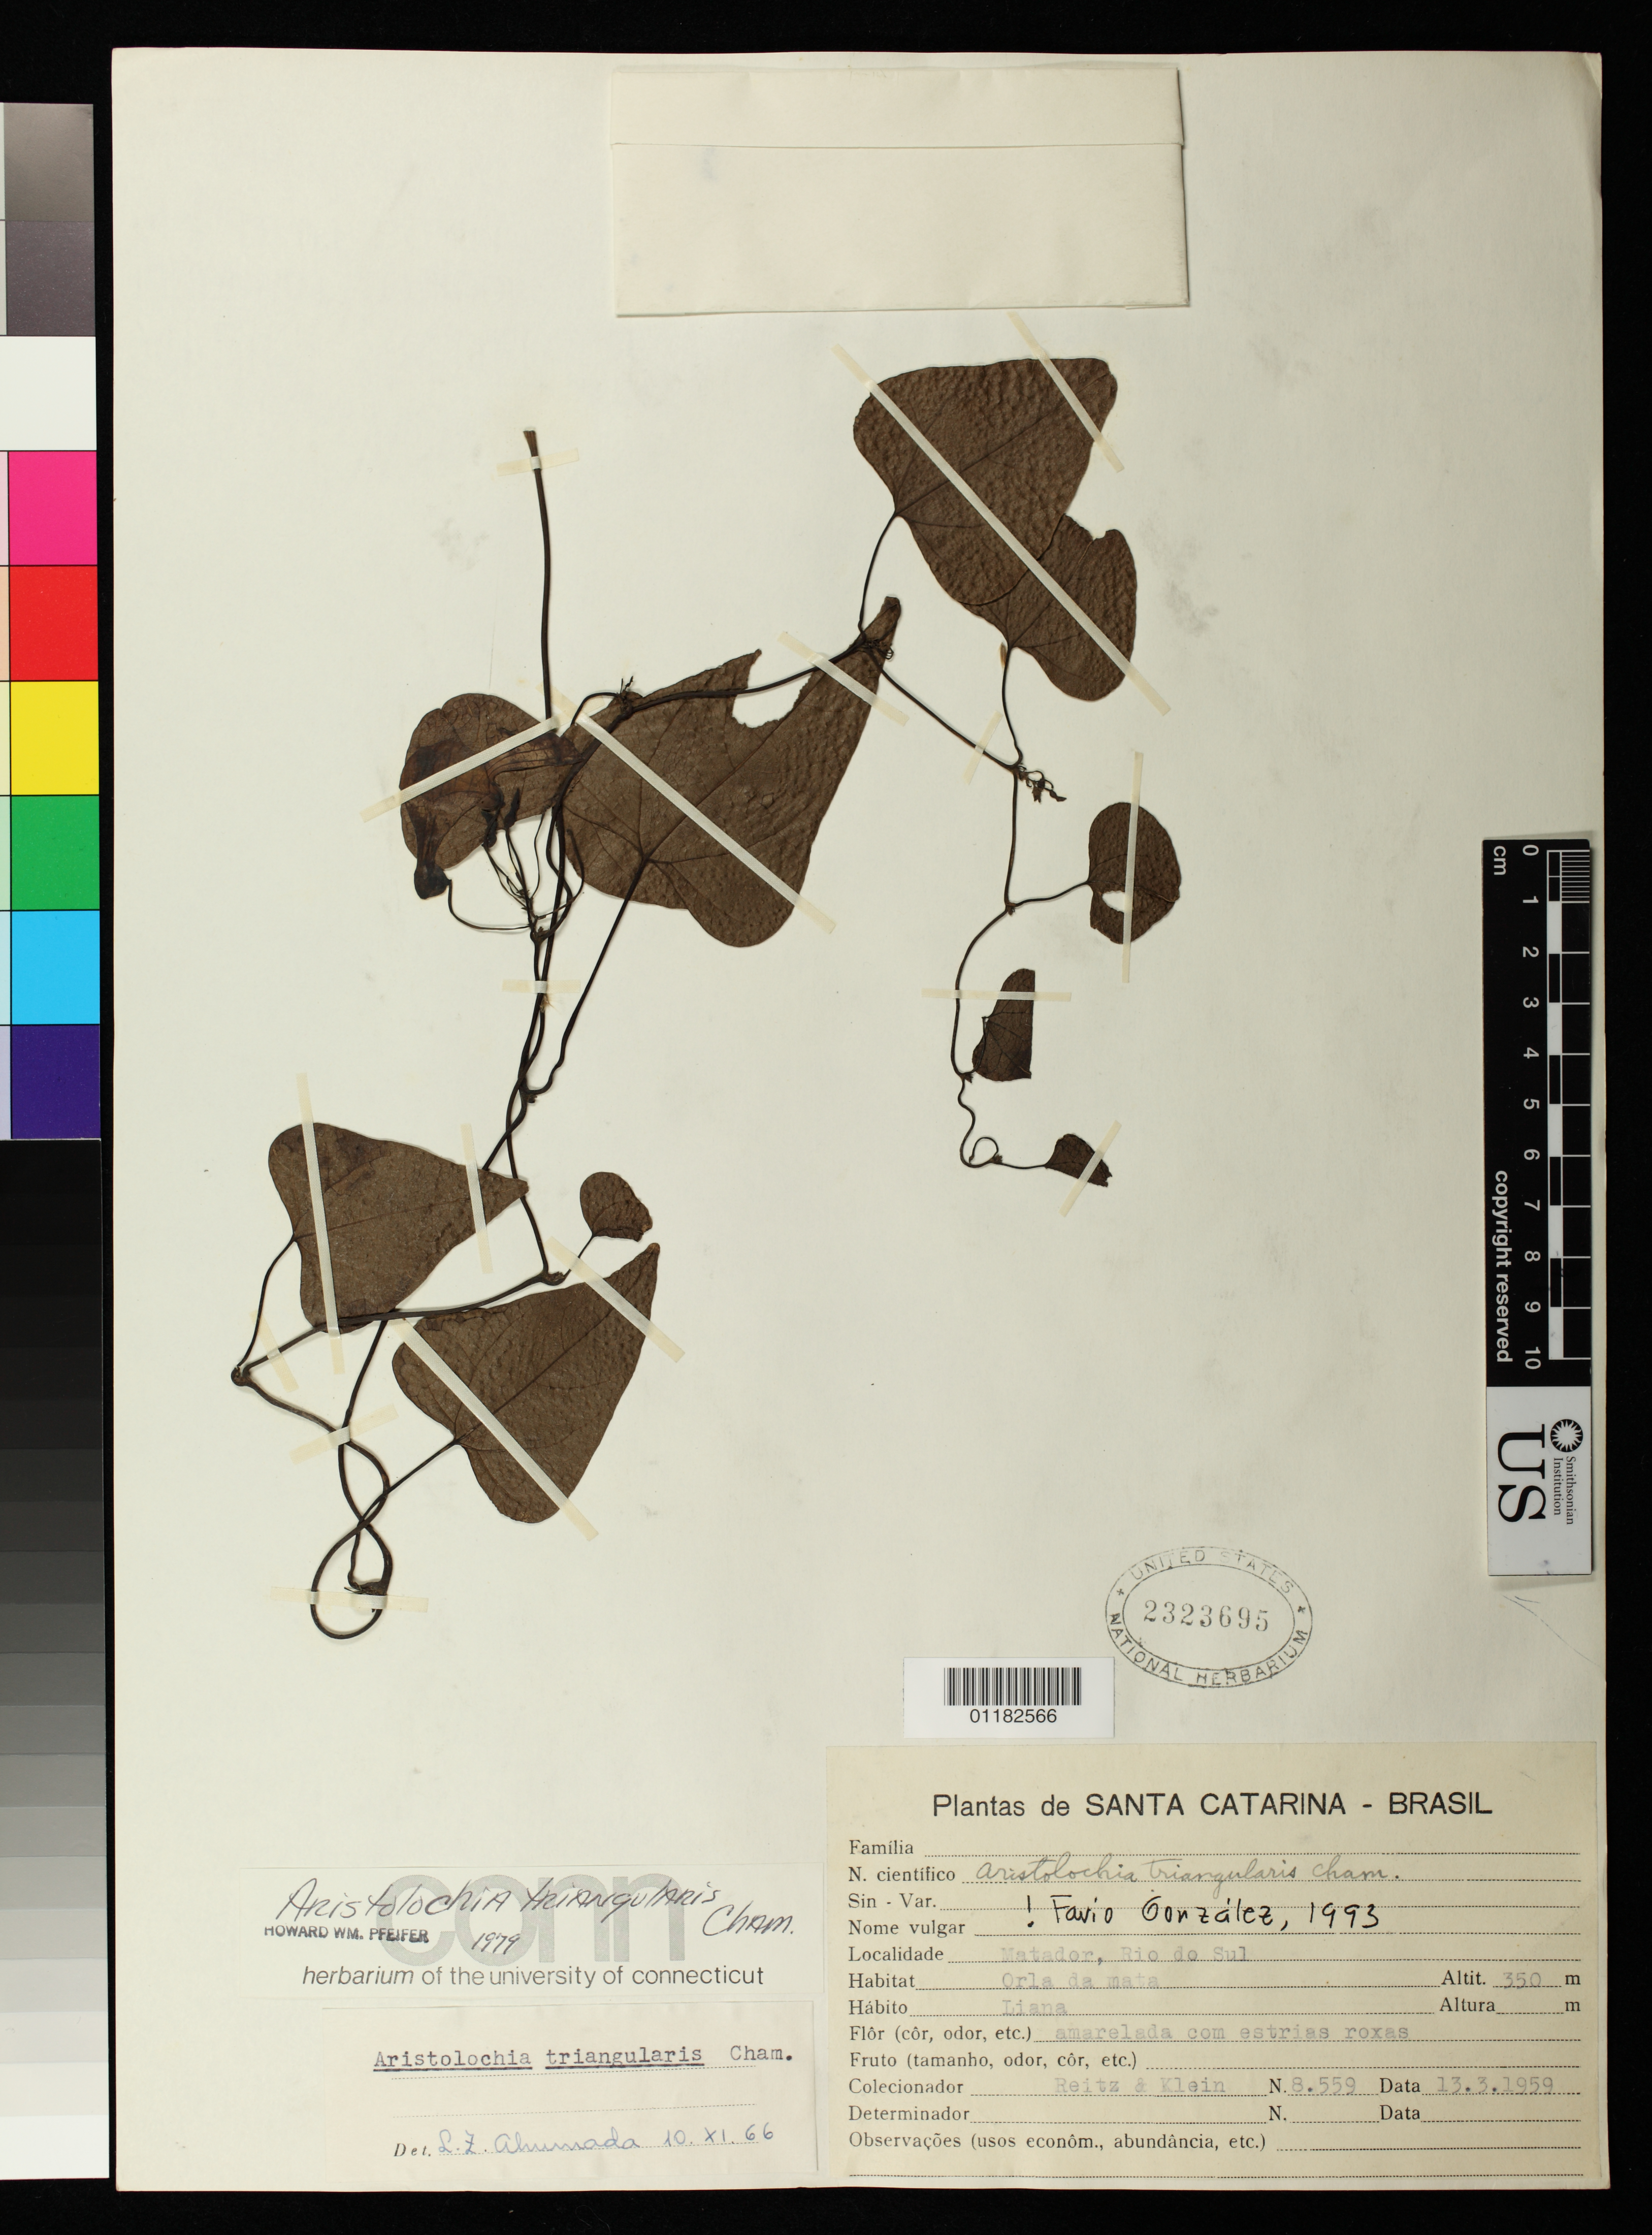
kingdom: Plantae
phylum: Tracheophyta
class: Magnoliopsida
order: Piperales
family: Aristolochiaceae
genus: Aristolochia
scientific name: Aristolochia triangularis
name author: Cham.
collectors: R. Reitz & R. M. Klein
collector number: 8.559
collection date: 1959-03-13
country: Brazil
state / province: Santa Catarina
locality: Matador, Rio do Sul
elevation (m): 350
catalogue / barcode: US 2323695